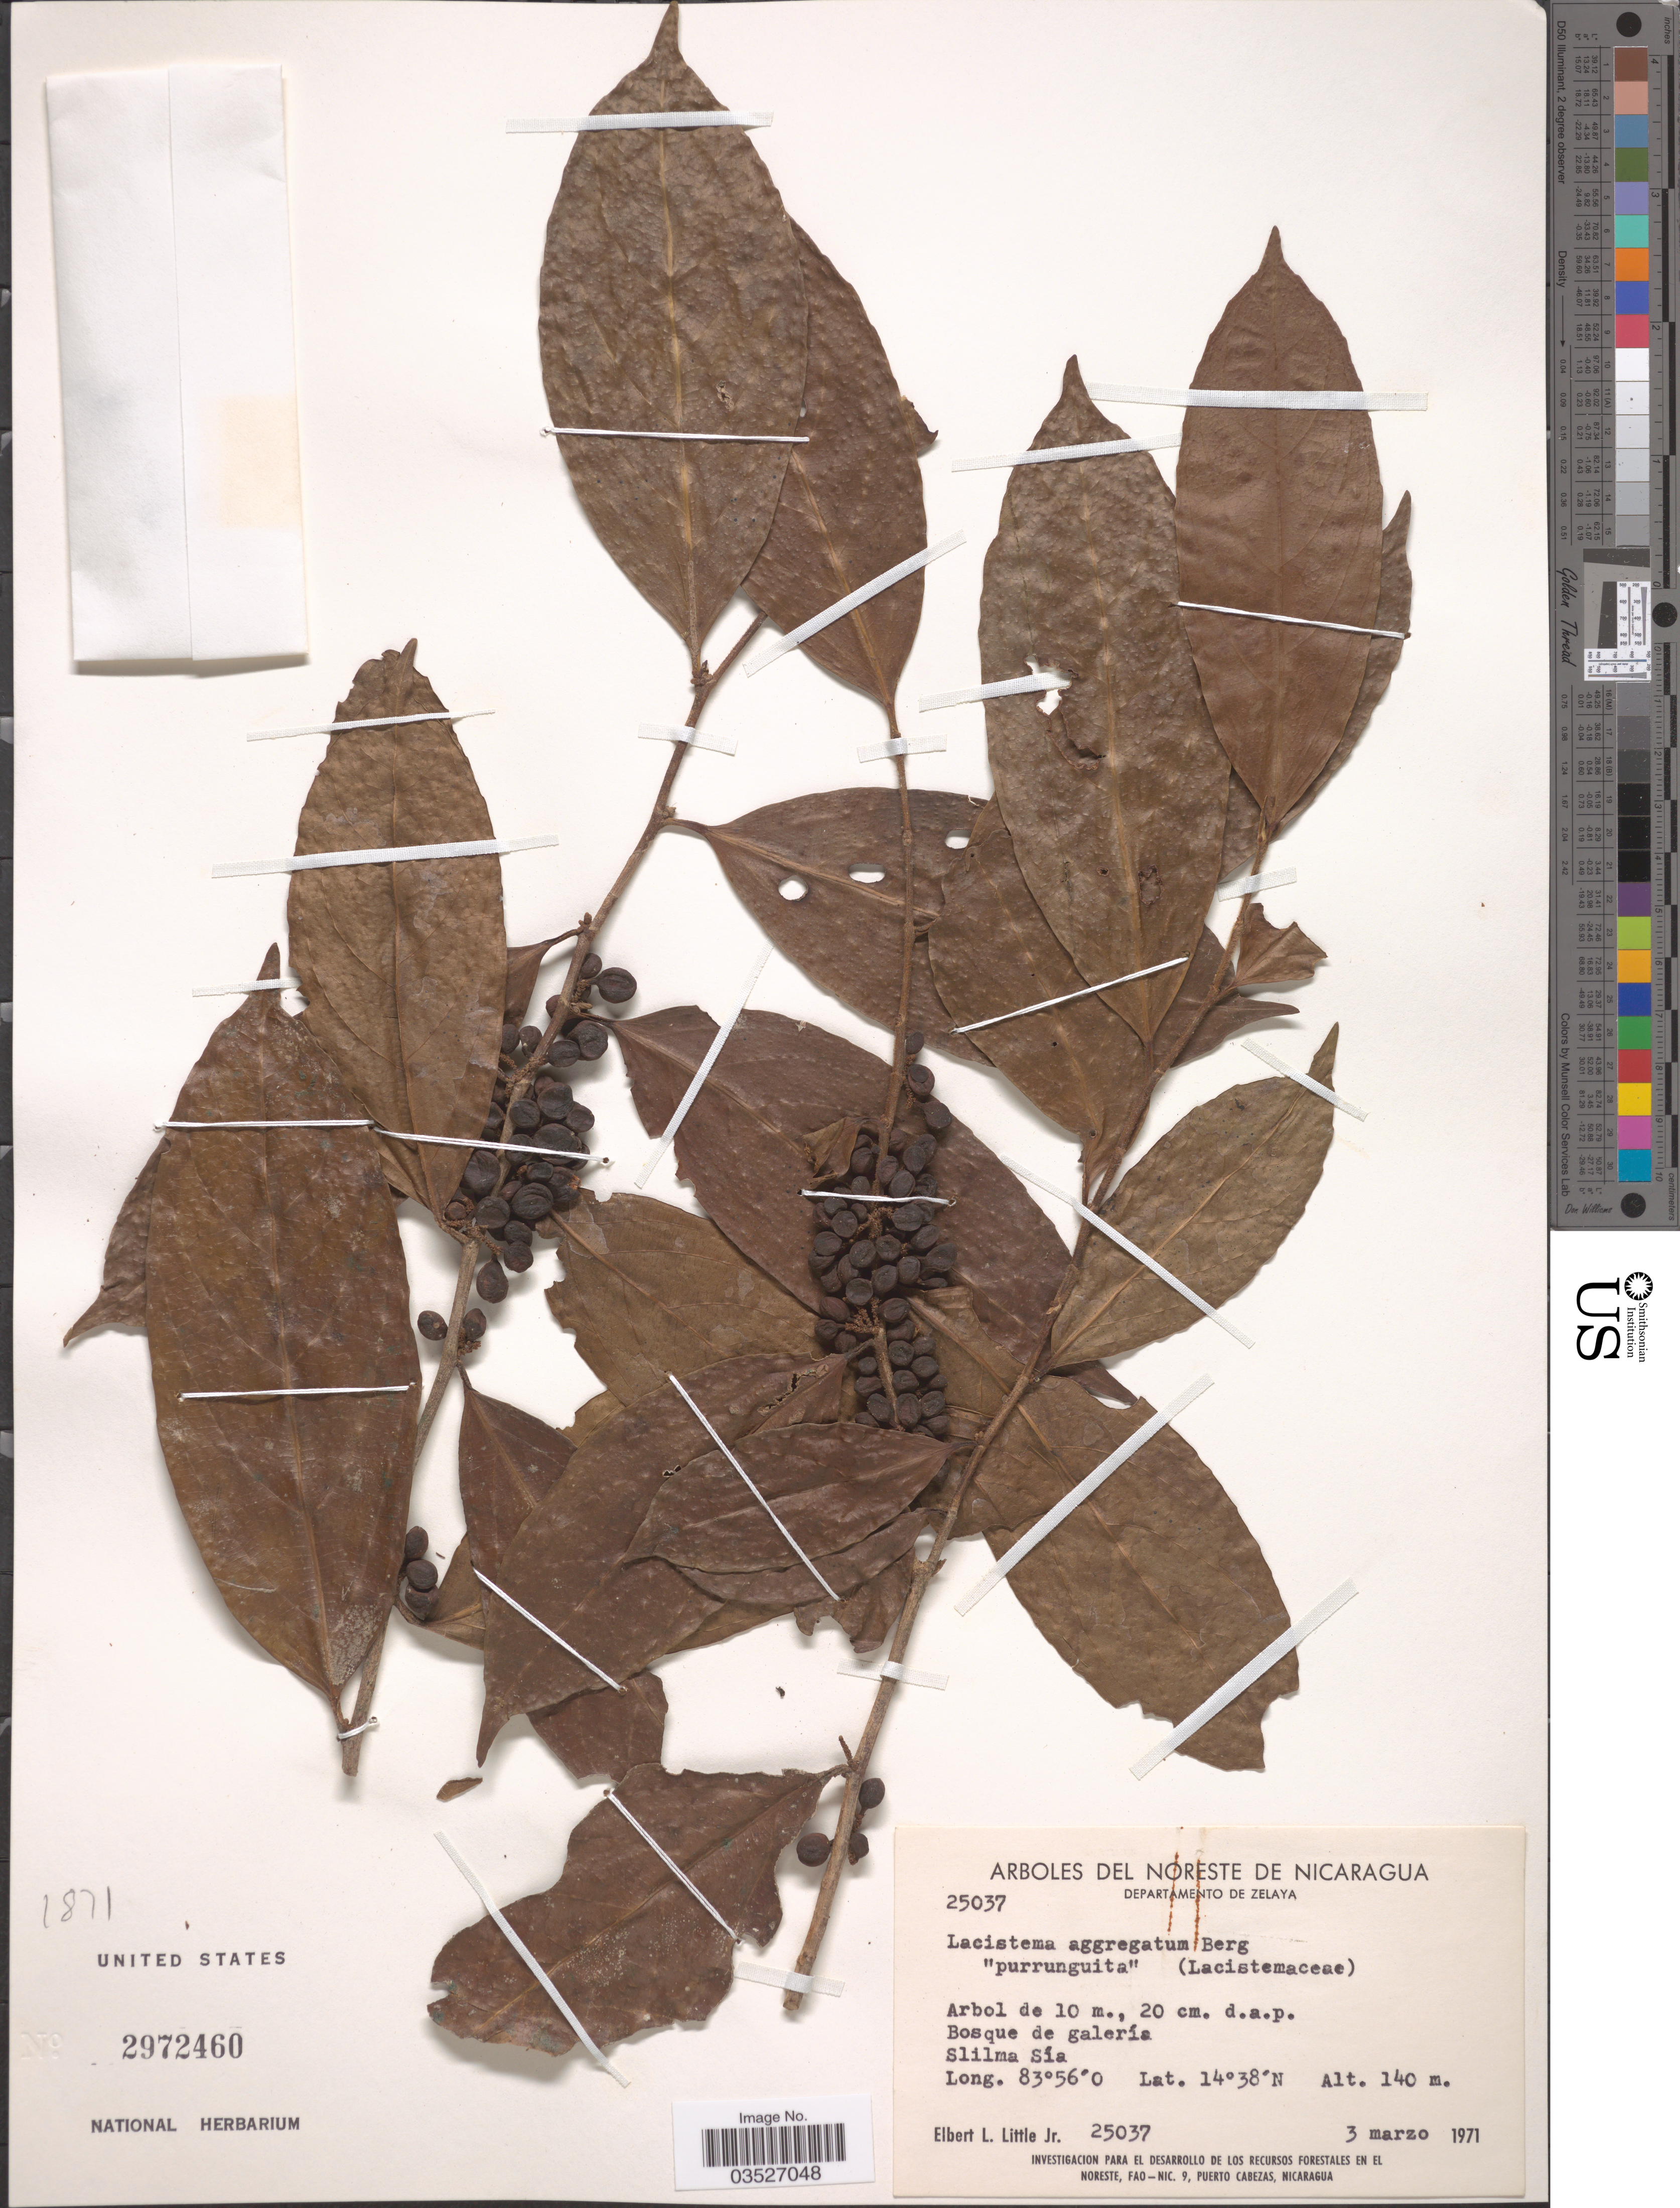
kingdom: Plantae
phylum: Tracheophyta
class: Magnoliopsida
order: Malpighiales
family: Lacistemataceae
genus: Lacistema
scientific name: Lacistema aggregatum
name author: (P.J. Bergius) Rusby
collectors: E. L. Little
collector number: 25037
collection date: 1971-03-03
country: Nicaragua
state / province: Atlántico Norte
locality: Noreste de Nicaragua. Departamento de Zelaya. Bosque de galería. Slilma Sía.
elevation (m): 140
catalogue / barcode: US 2972460